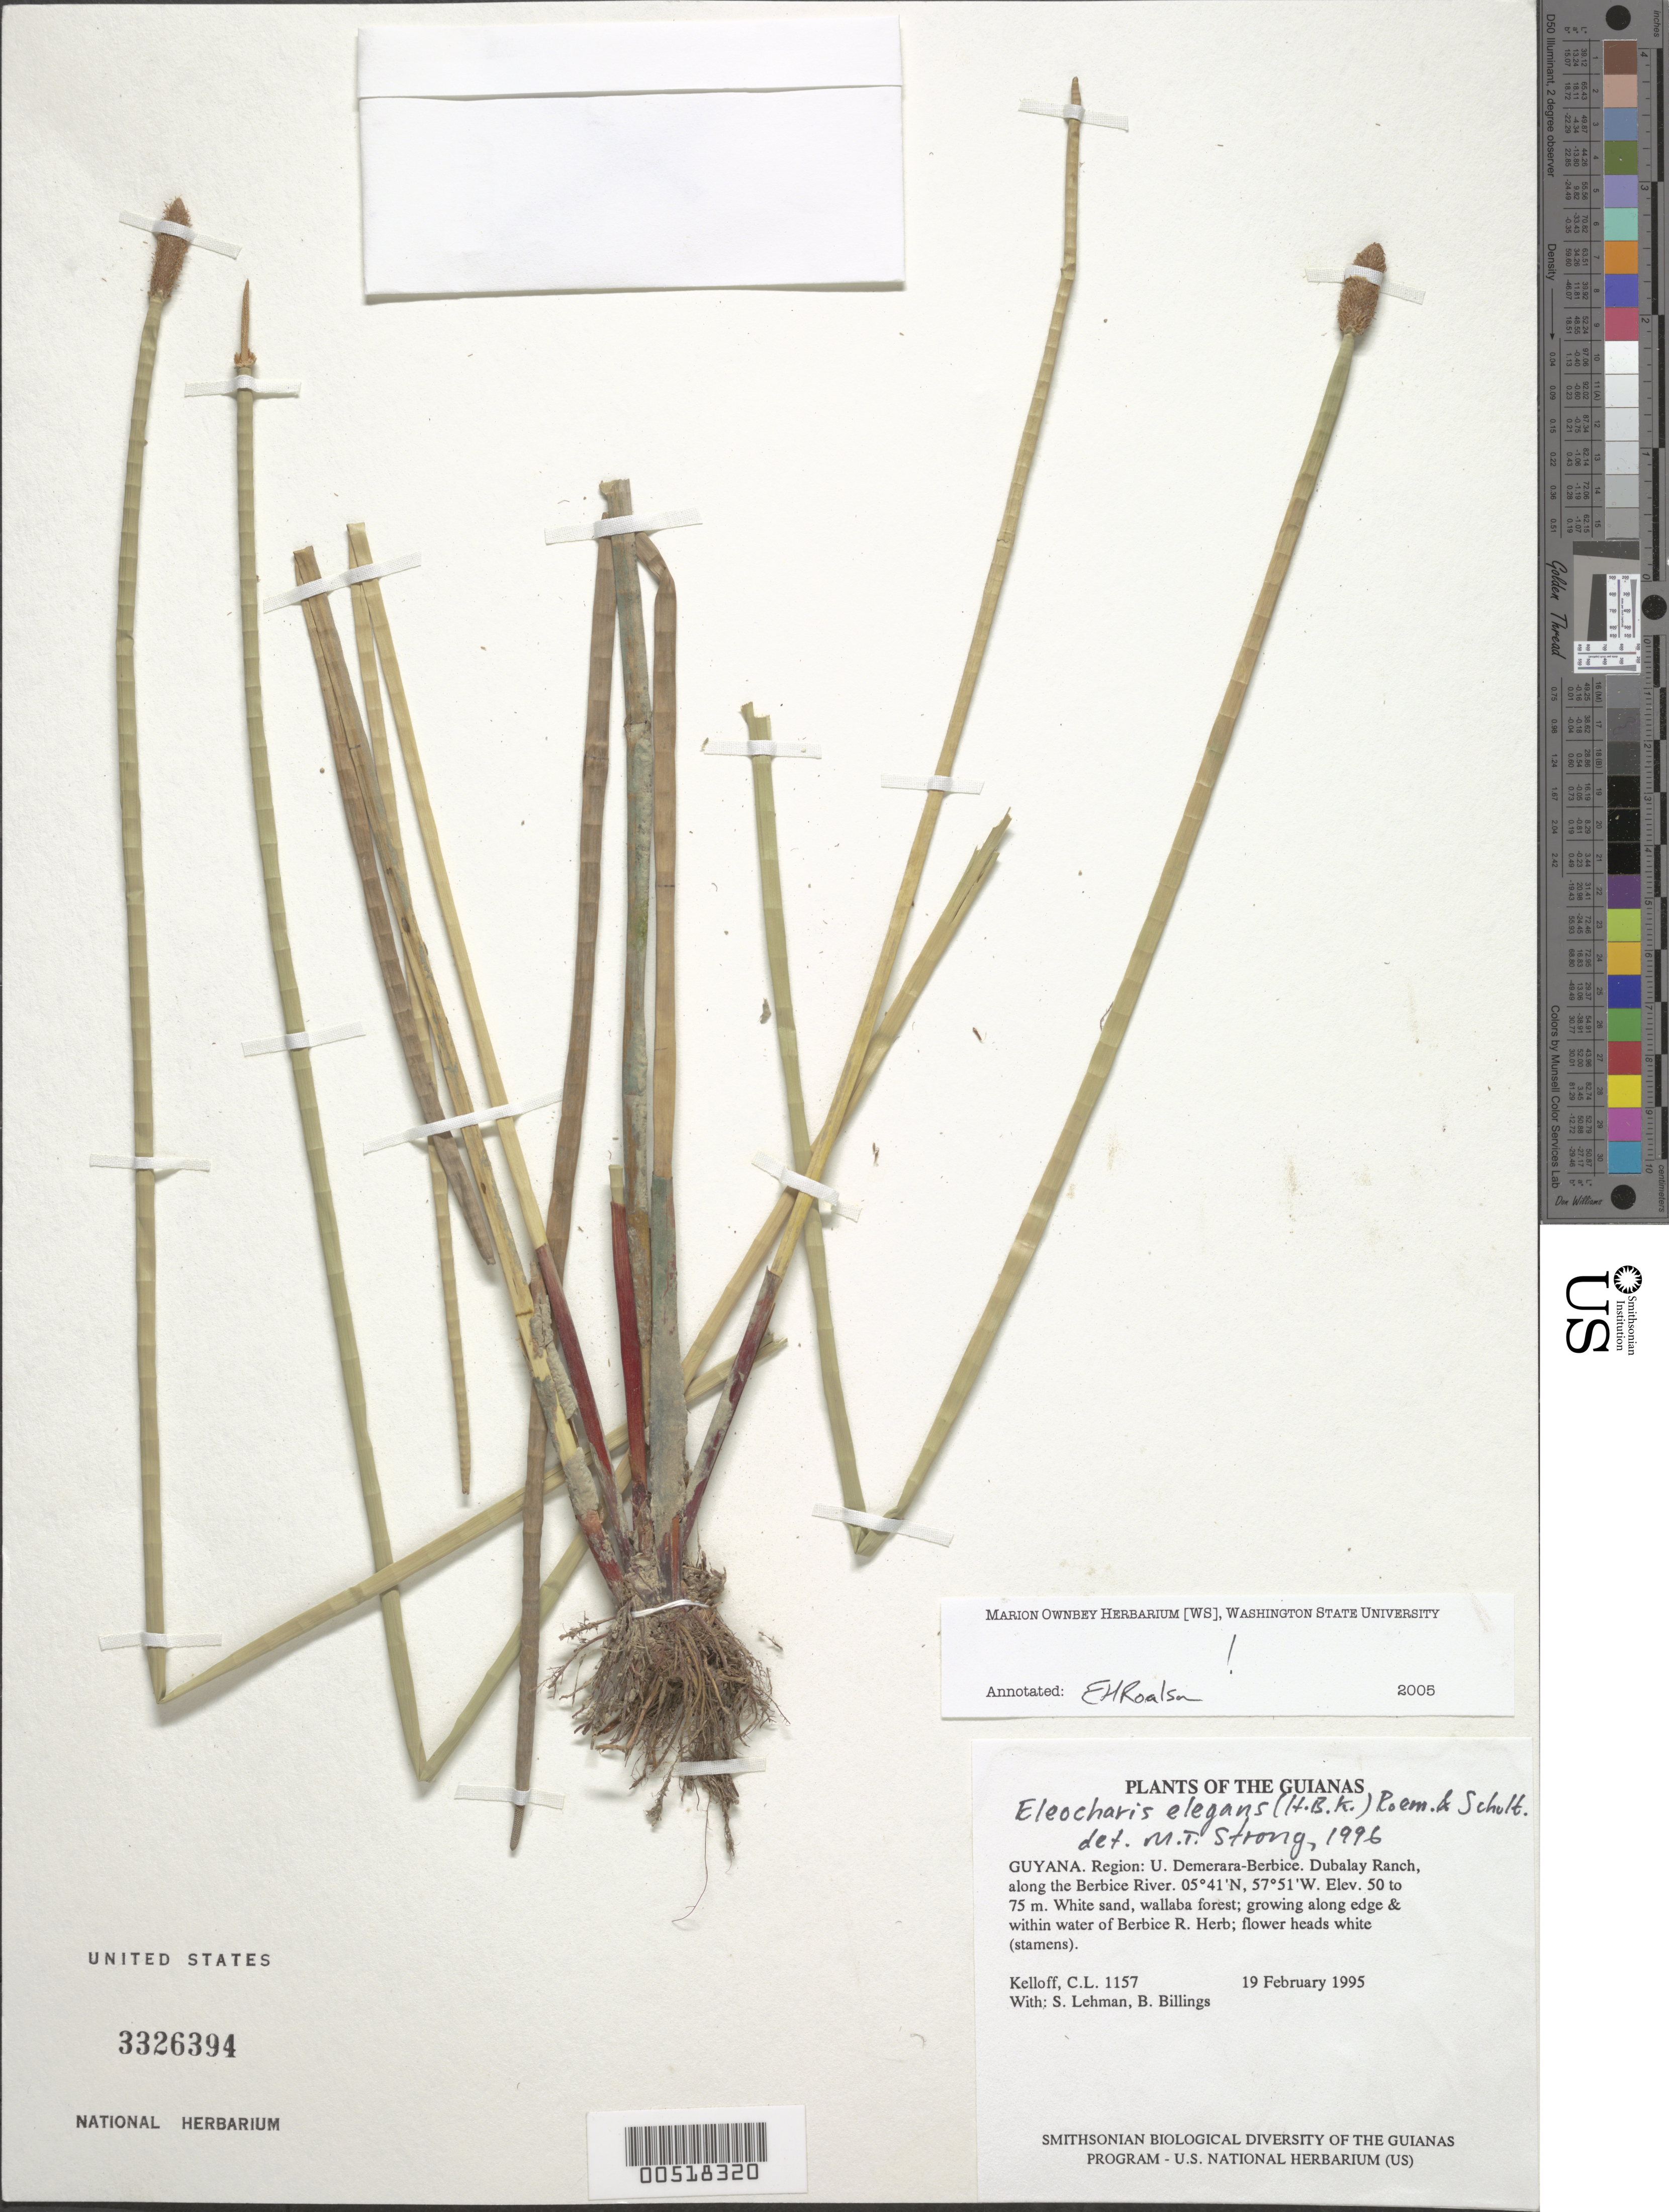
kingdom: Plantae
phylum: Tracheophyta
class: Liliopsida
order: Poales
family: Cyperaceae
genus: Eleocharis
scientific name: Eleocharis elegans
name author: (Kunth) Roem. & Schult.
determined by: Strong, M. T., (US), Smithsonian Institution - National Museum of Natural History (UNITED STATES)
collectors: C. L. Kelloff, S. Lehman & B. Billings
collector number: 1157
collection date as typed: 19 February 1995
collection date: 1995-02-19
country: Guyana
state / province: U. Demerara-Berbice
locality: Dubalay Ranch, along the Berbice River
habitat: White sand, wallaba forest; growing along edge & within water of Berbice R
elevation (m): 50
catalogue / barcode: US 3326394